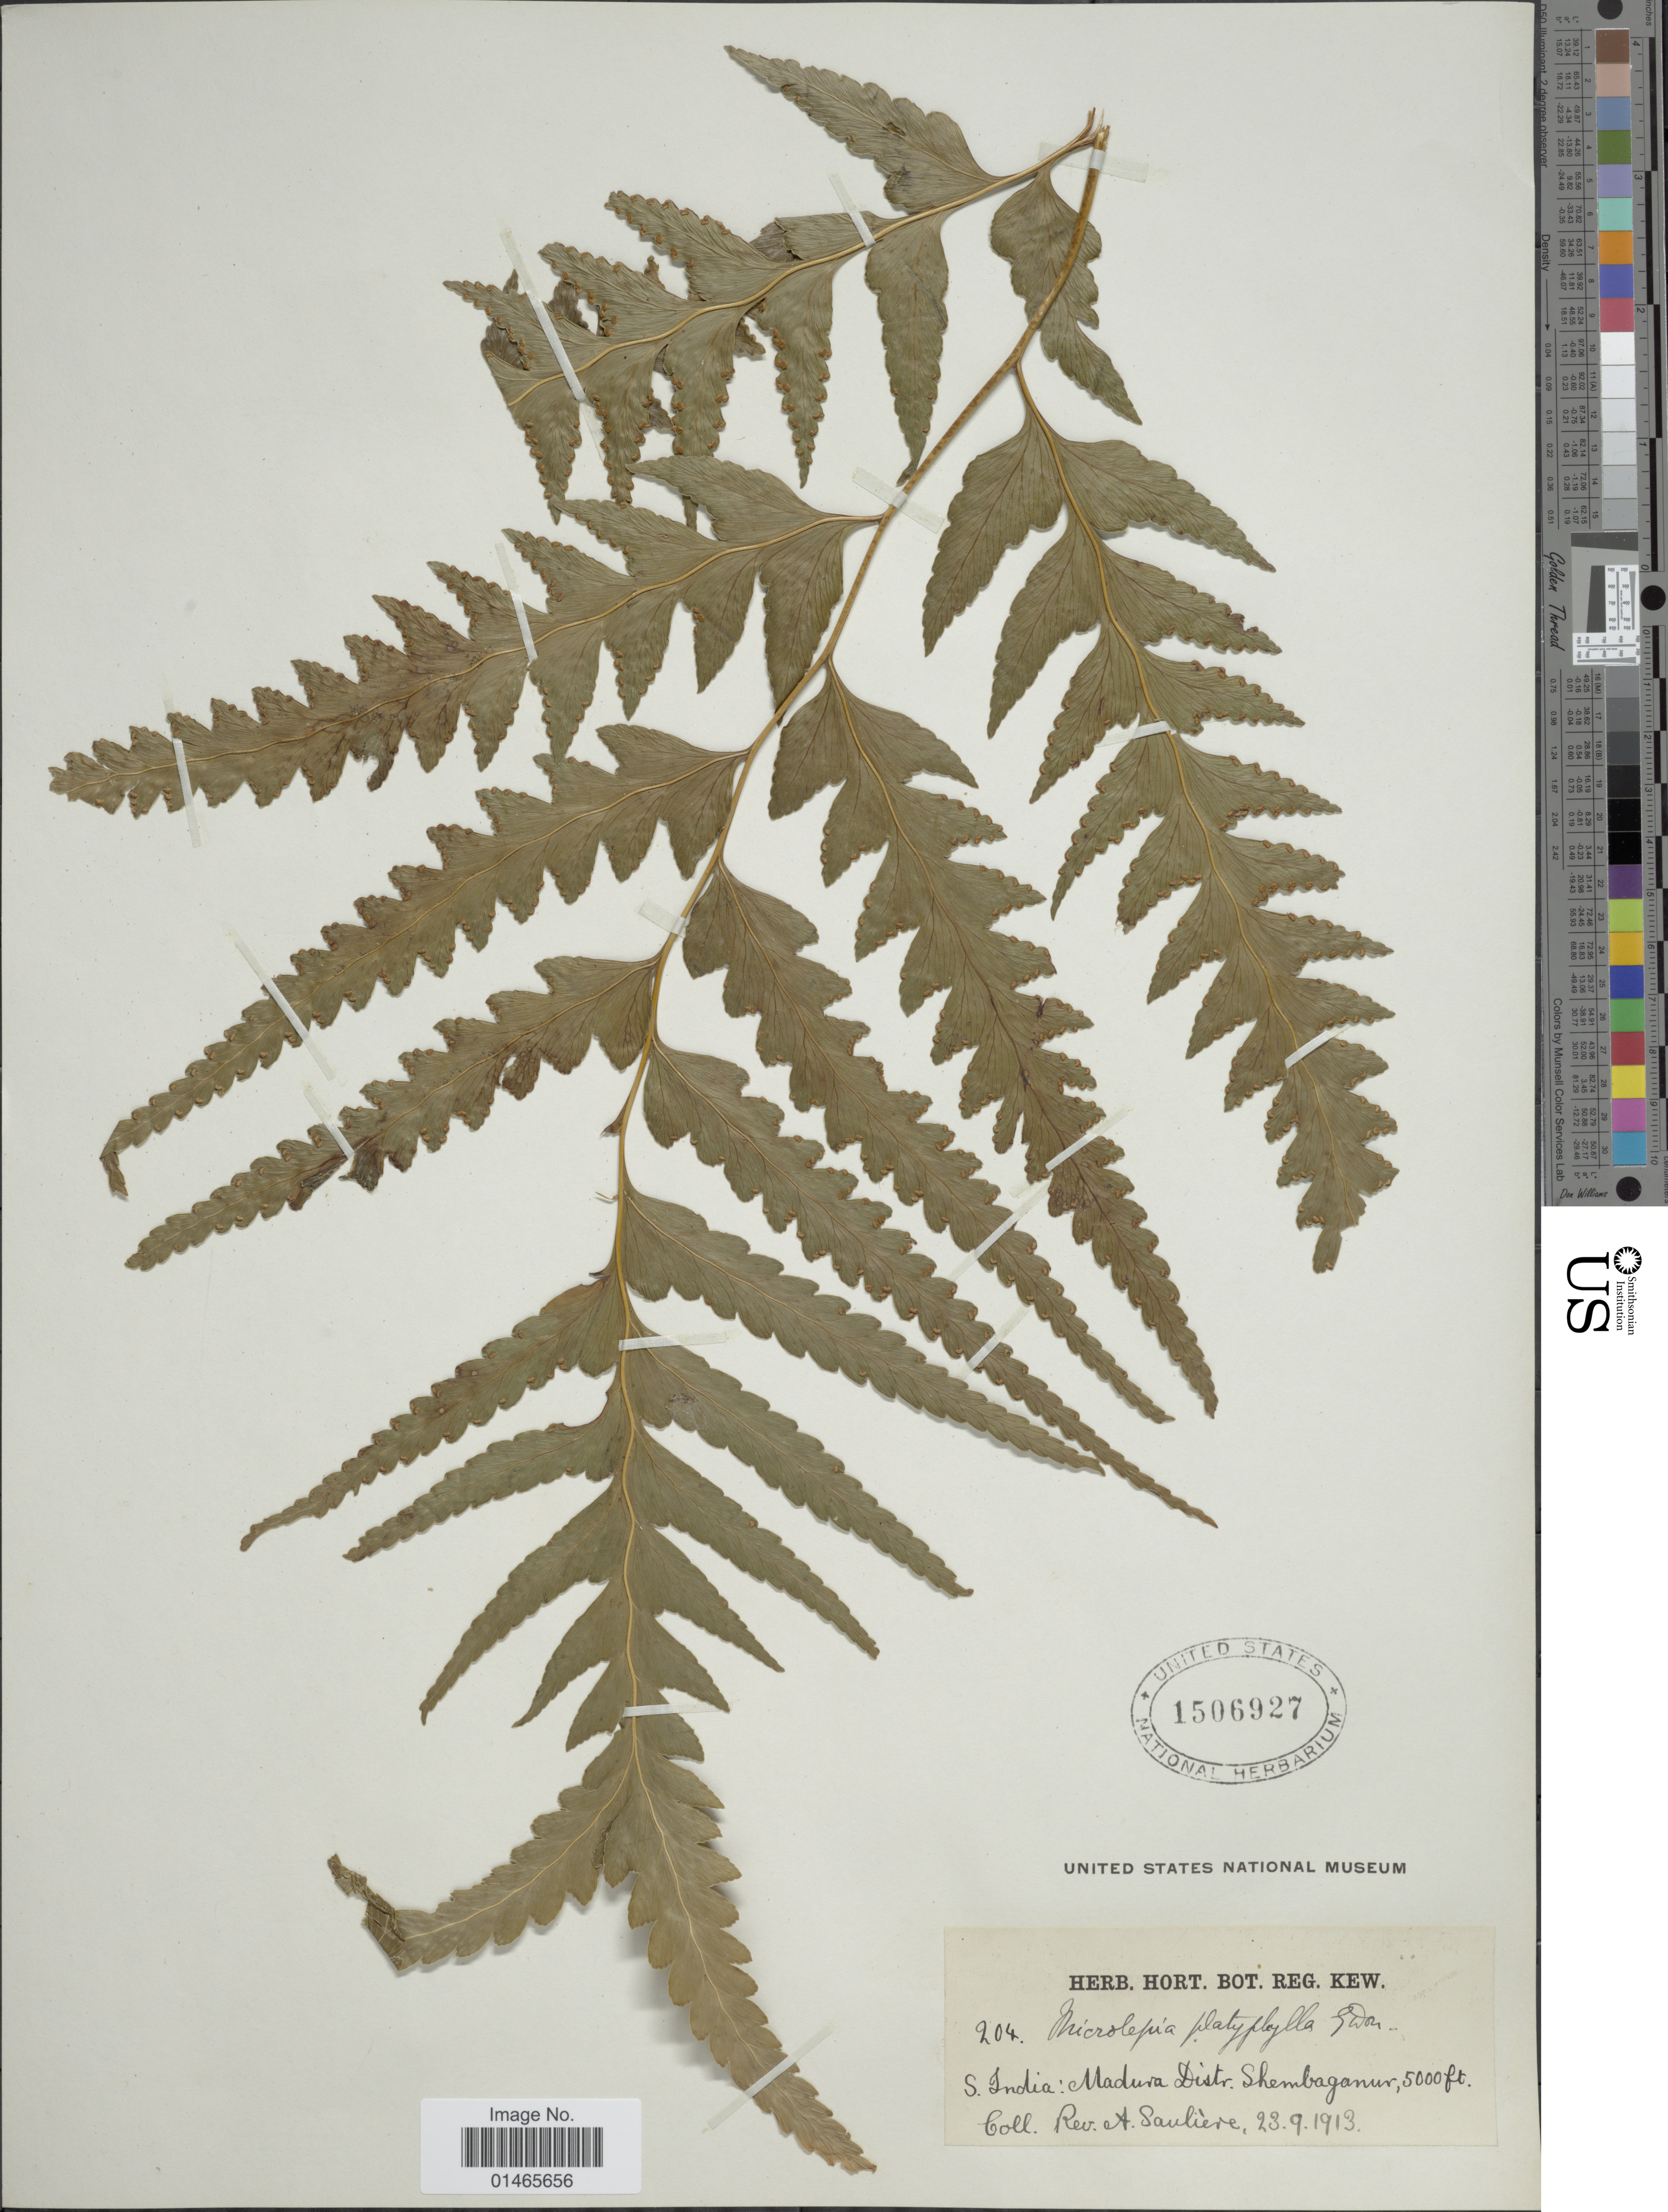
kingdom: Plantae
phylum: Tracheophyta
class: Polypodiopsida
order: Polypodiales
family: Dennstaedtiaceae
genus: Microlepia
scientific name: Microlepia platyphylla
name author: (D. Don) J. Sm.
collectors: A. Sauliere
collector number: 204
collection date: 1913-08-23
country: India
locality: S. India: Madura Distr., Shembaganur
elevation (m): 1524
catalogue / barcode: US 1506927